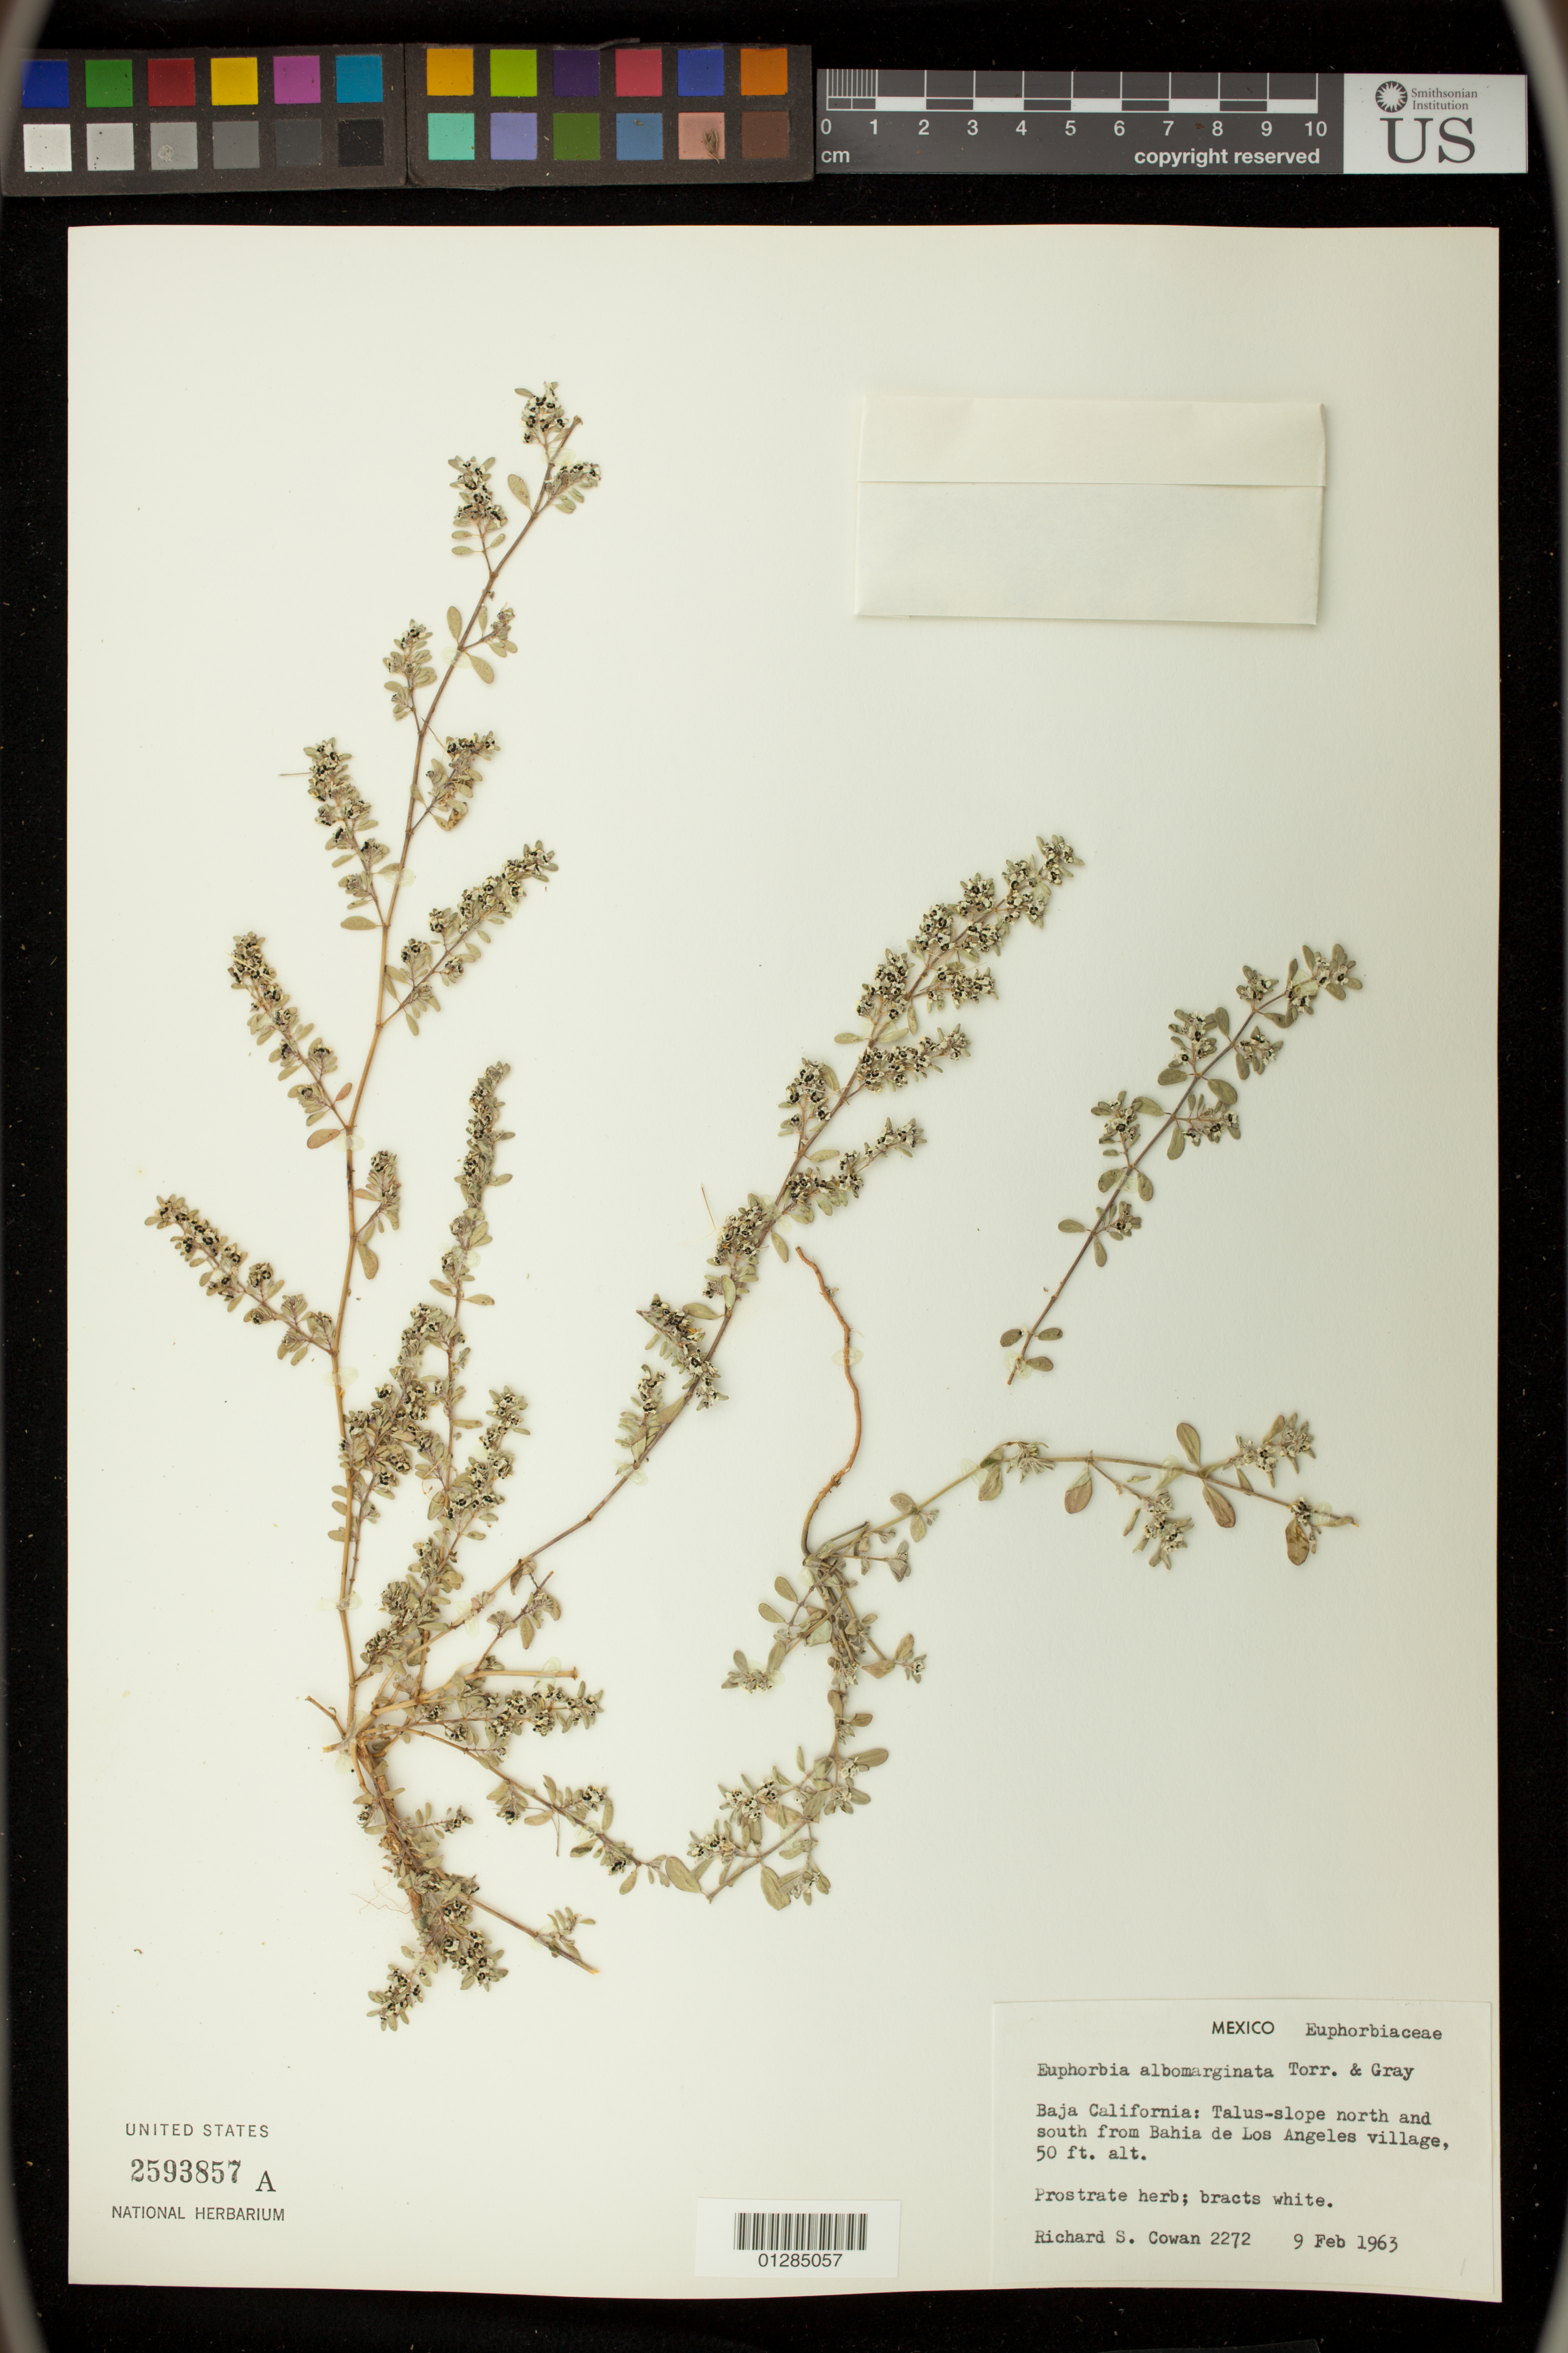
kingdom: Plantae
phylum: Tracheophyta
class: Magnoliopsida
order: Malpighiales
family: Euphorbiaceae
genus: Euphorbia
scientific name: Euphorbia albomarginata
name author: Torr. & A. Gray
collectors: R. S. Cowan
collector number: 2272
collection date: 1963-02-09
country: Mexico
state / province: Baja California Norte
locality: Bahia de los Angeles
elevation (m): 15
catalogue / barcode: US 2593857A